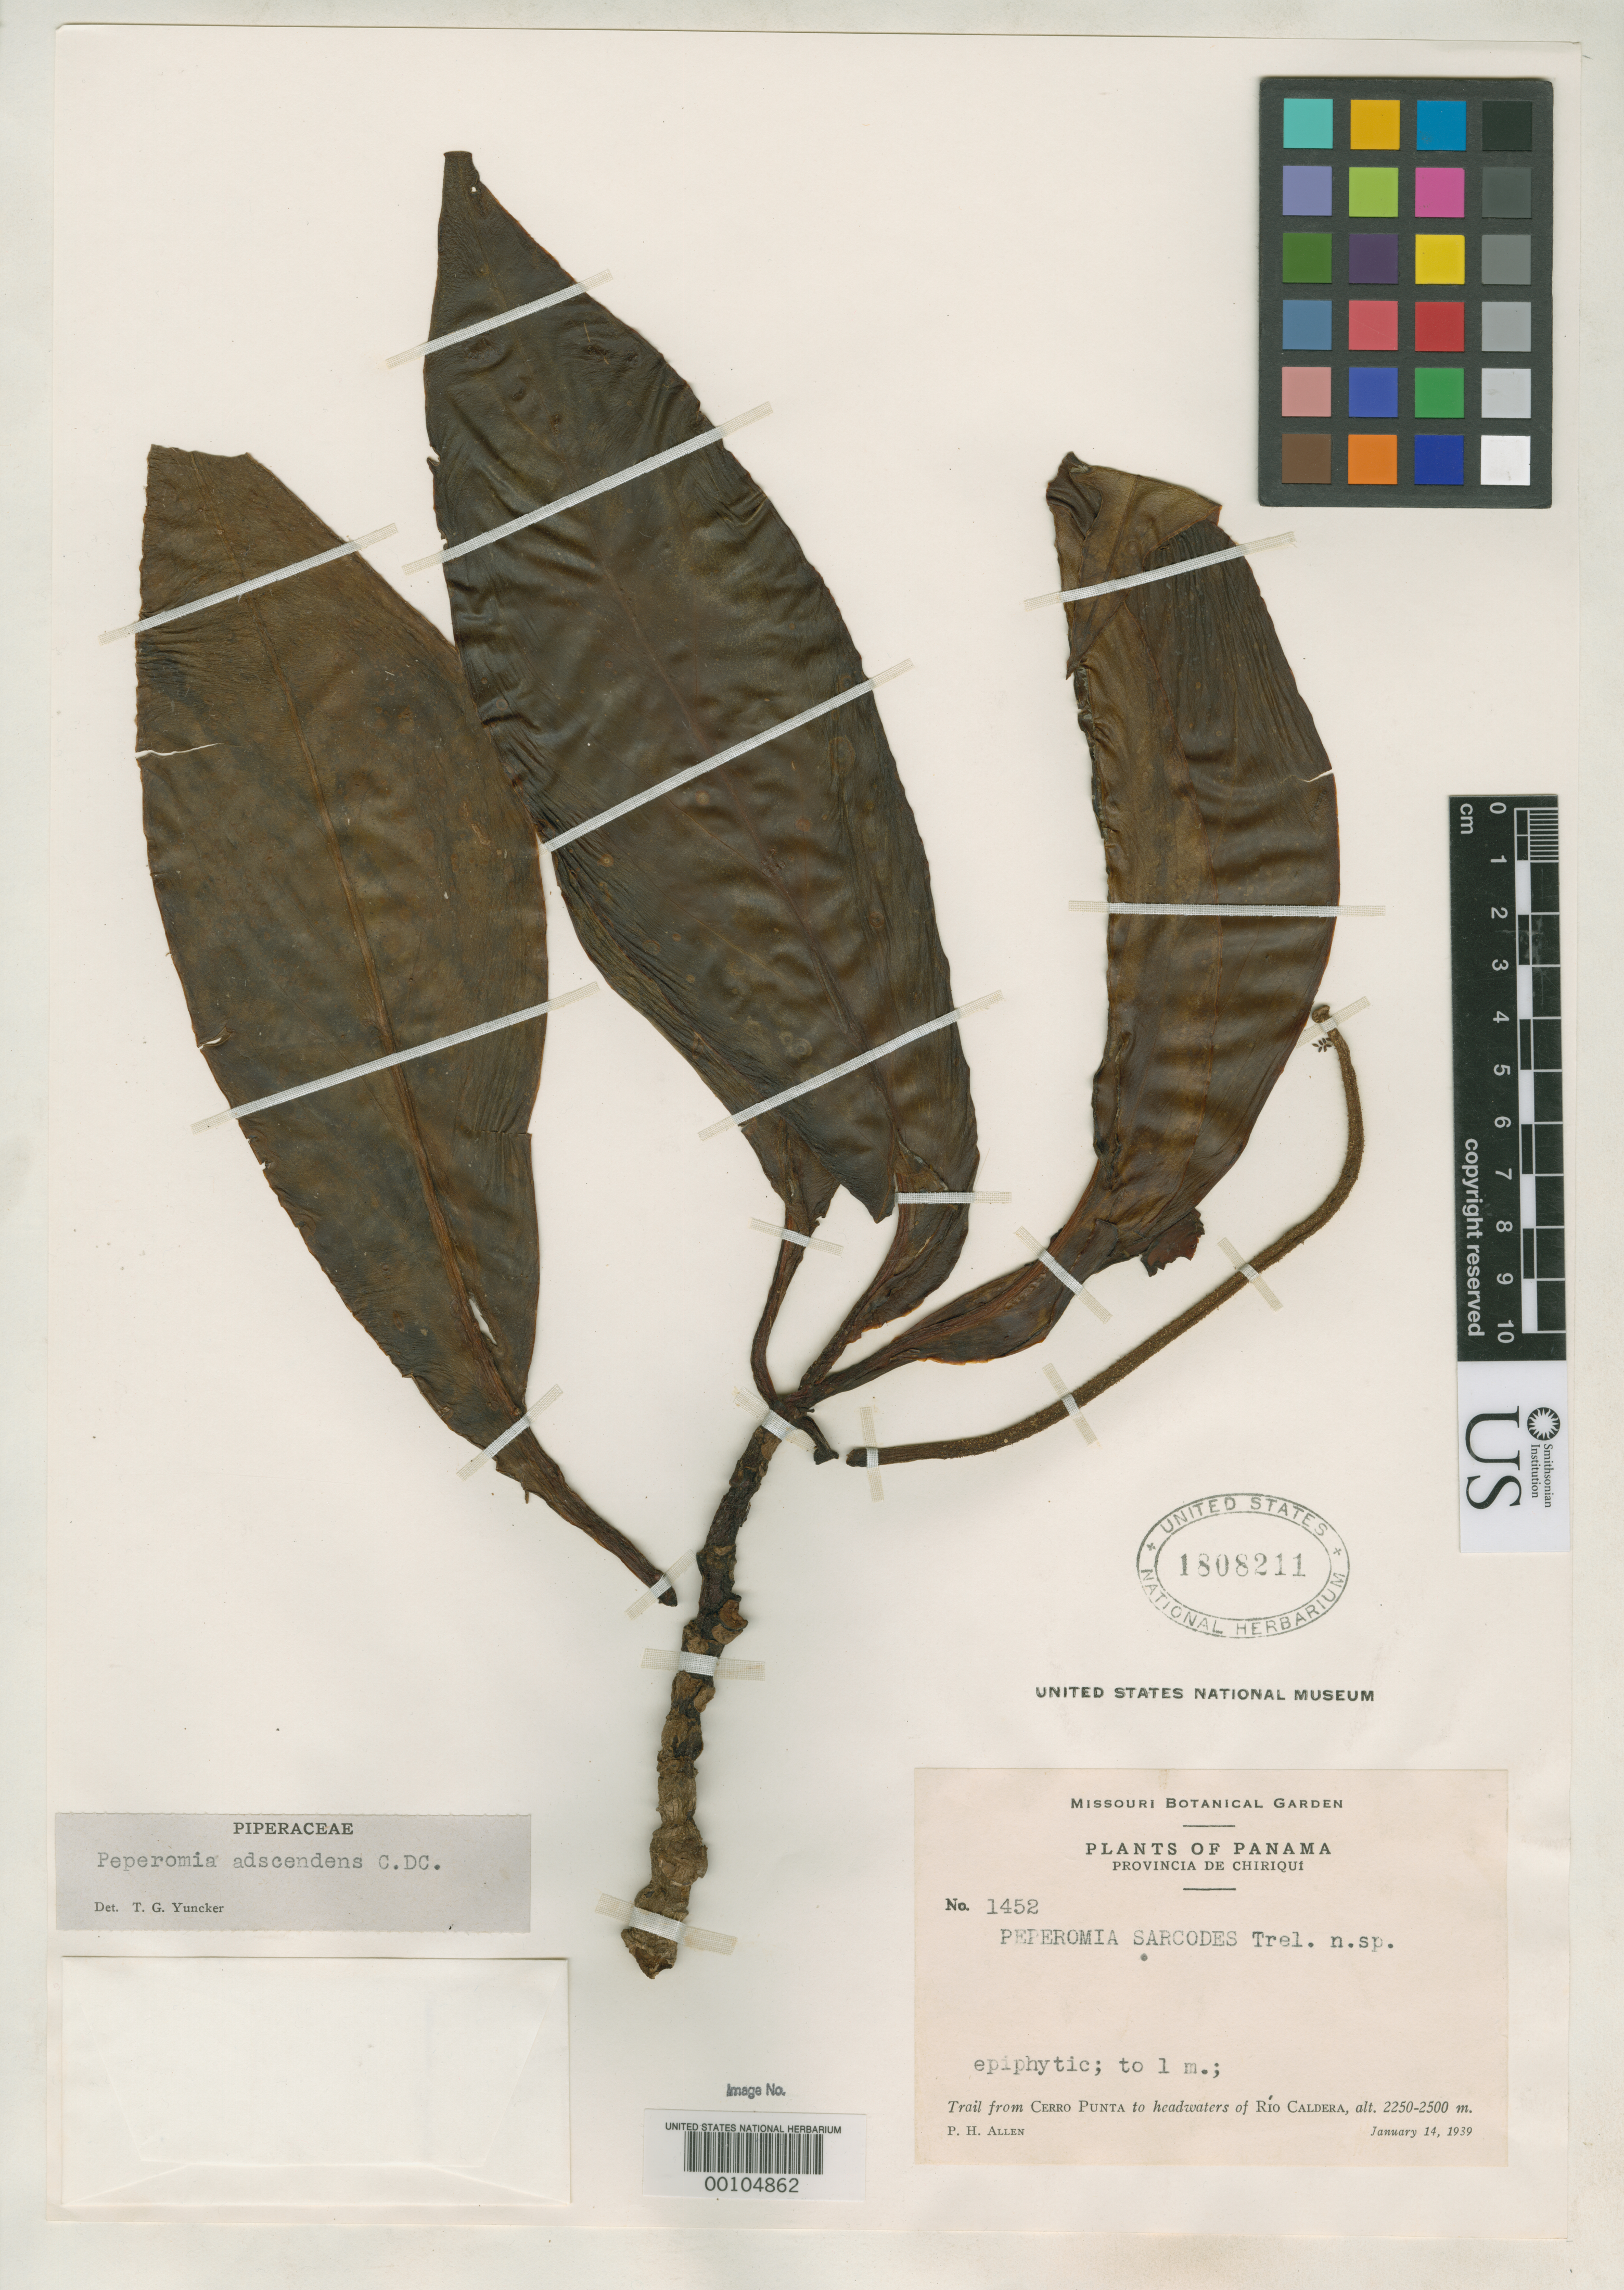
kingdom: Plantae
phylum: Tracheophyta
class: Magnoliopsida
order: Piperales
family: Piperaceae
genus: Peperomia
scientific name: Peperomia sarcodes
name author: Trel. in Woodson & Schery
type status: Isotype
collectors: P. H. Allen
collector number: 1452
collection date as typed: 14 Jan 1939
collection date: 1939-01-14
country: Panama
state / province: Chiriquí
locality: Between Cerro Punta and headwaters of Rio Caldera.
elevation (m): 2250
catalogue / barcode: US 1808211